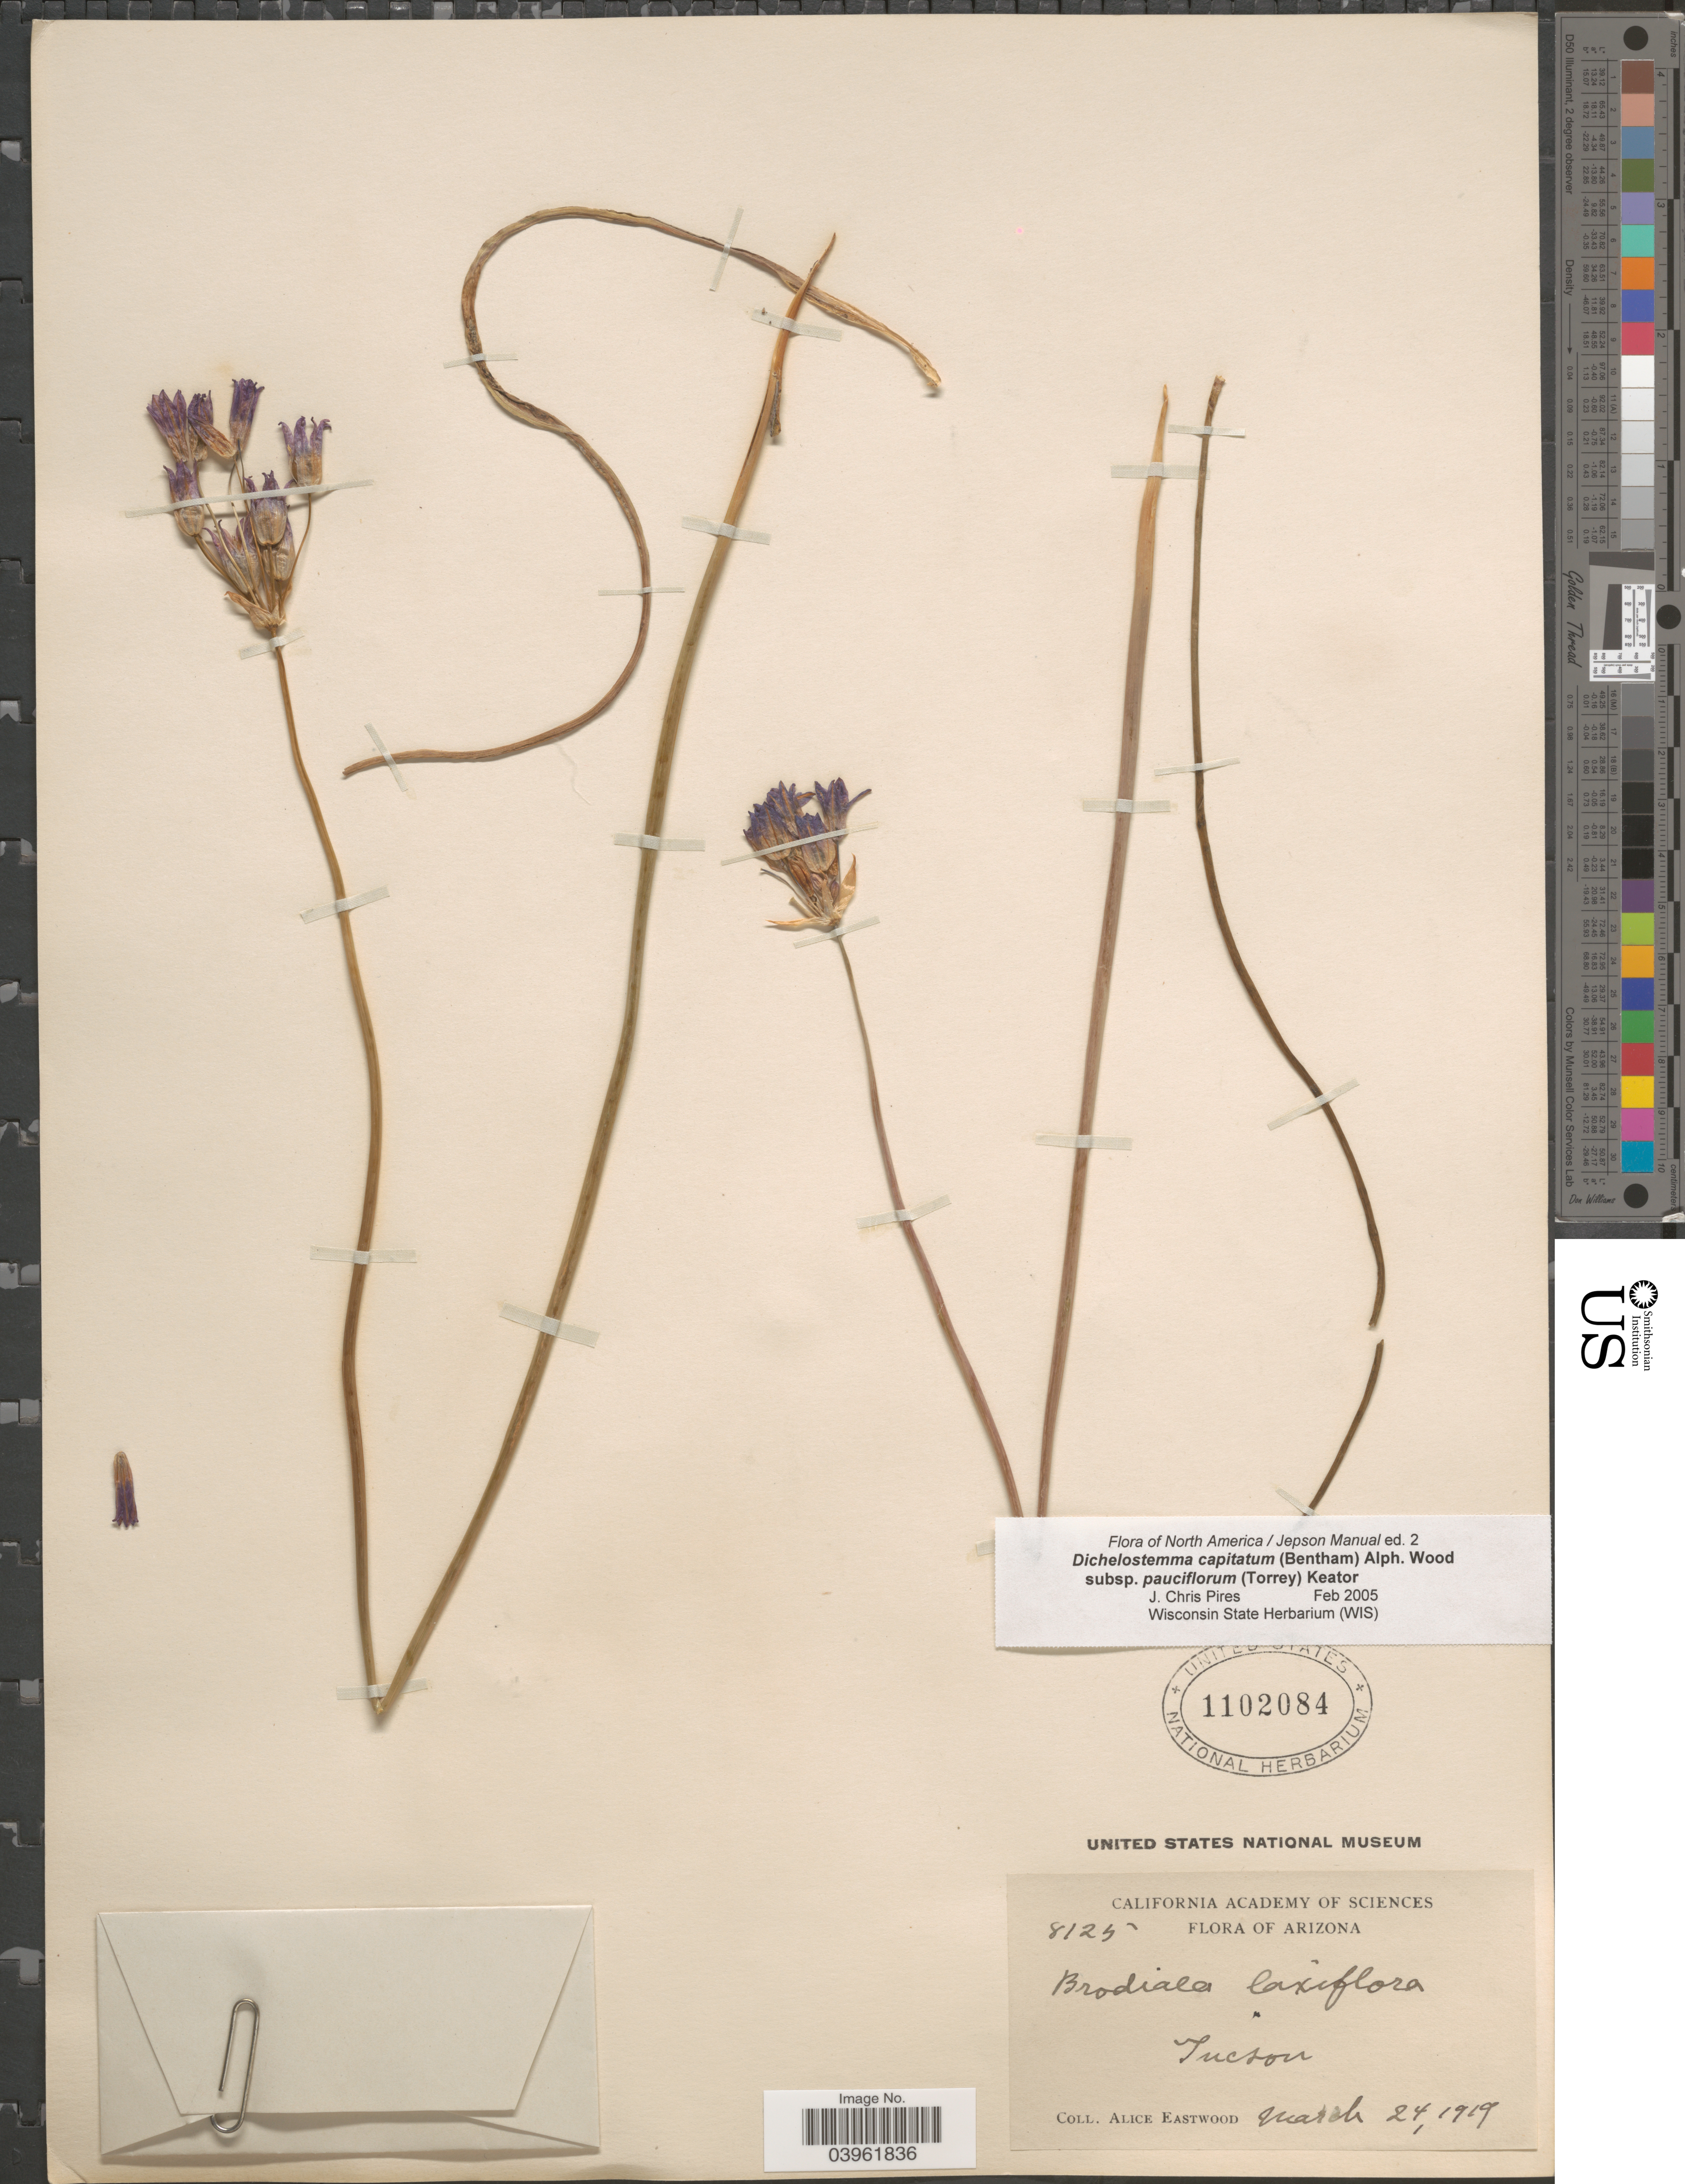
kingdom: Plantae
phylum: Tracheophyta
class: Liliopsida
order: Asparagales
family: Asparagaceae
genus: Dichelostemma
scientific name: Dichelostemma capitatum subsp. pauciflorum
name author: (Torr.) Keator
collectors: A. Eastwood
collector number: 8125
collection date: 1919-03-24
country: United States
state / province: Arizona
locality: Tucson.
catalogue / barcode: US 1102084